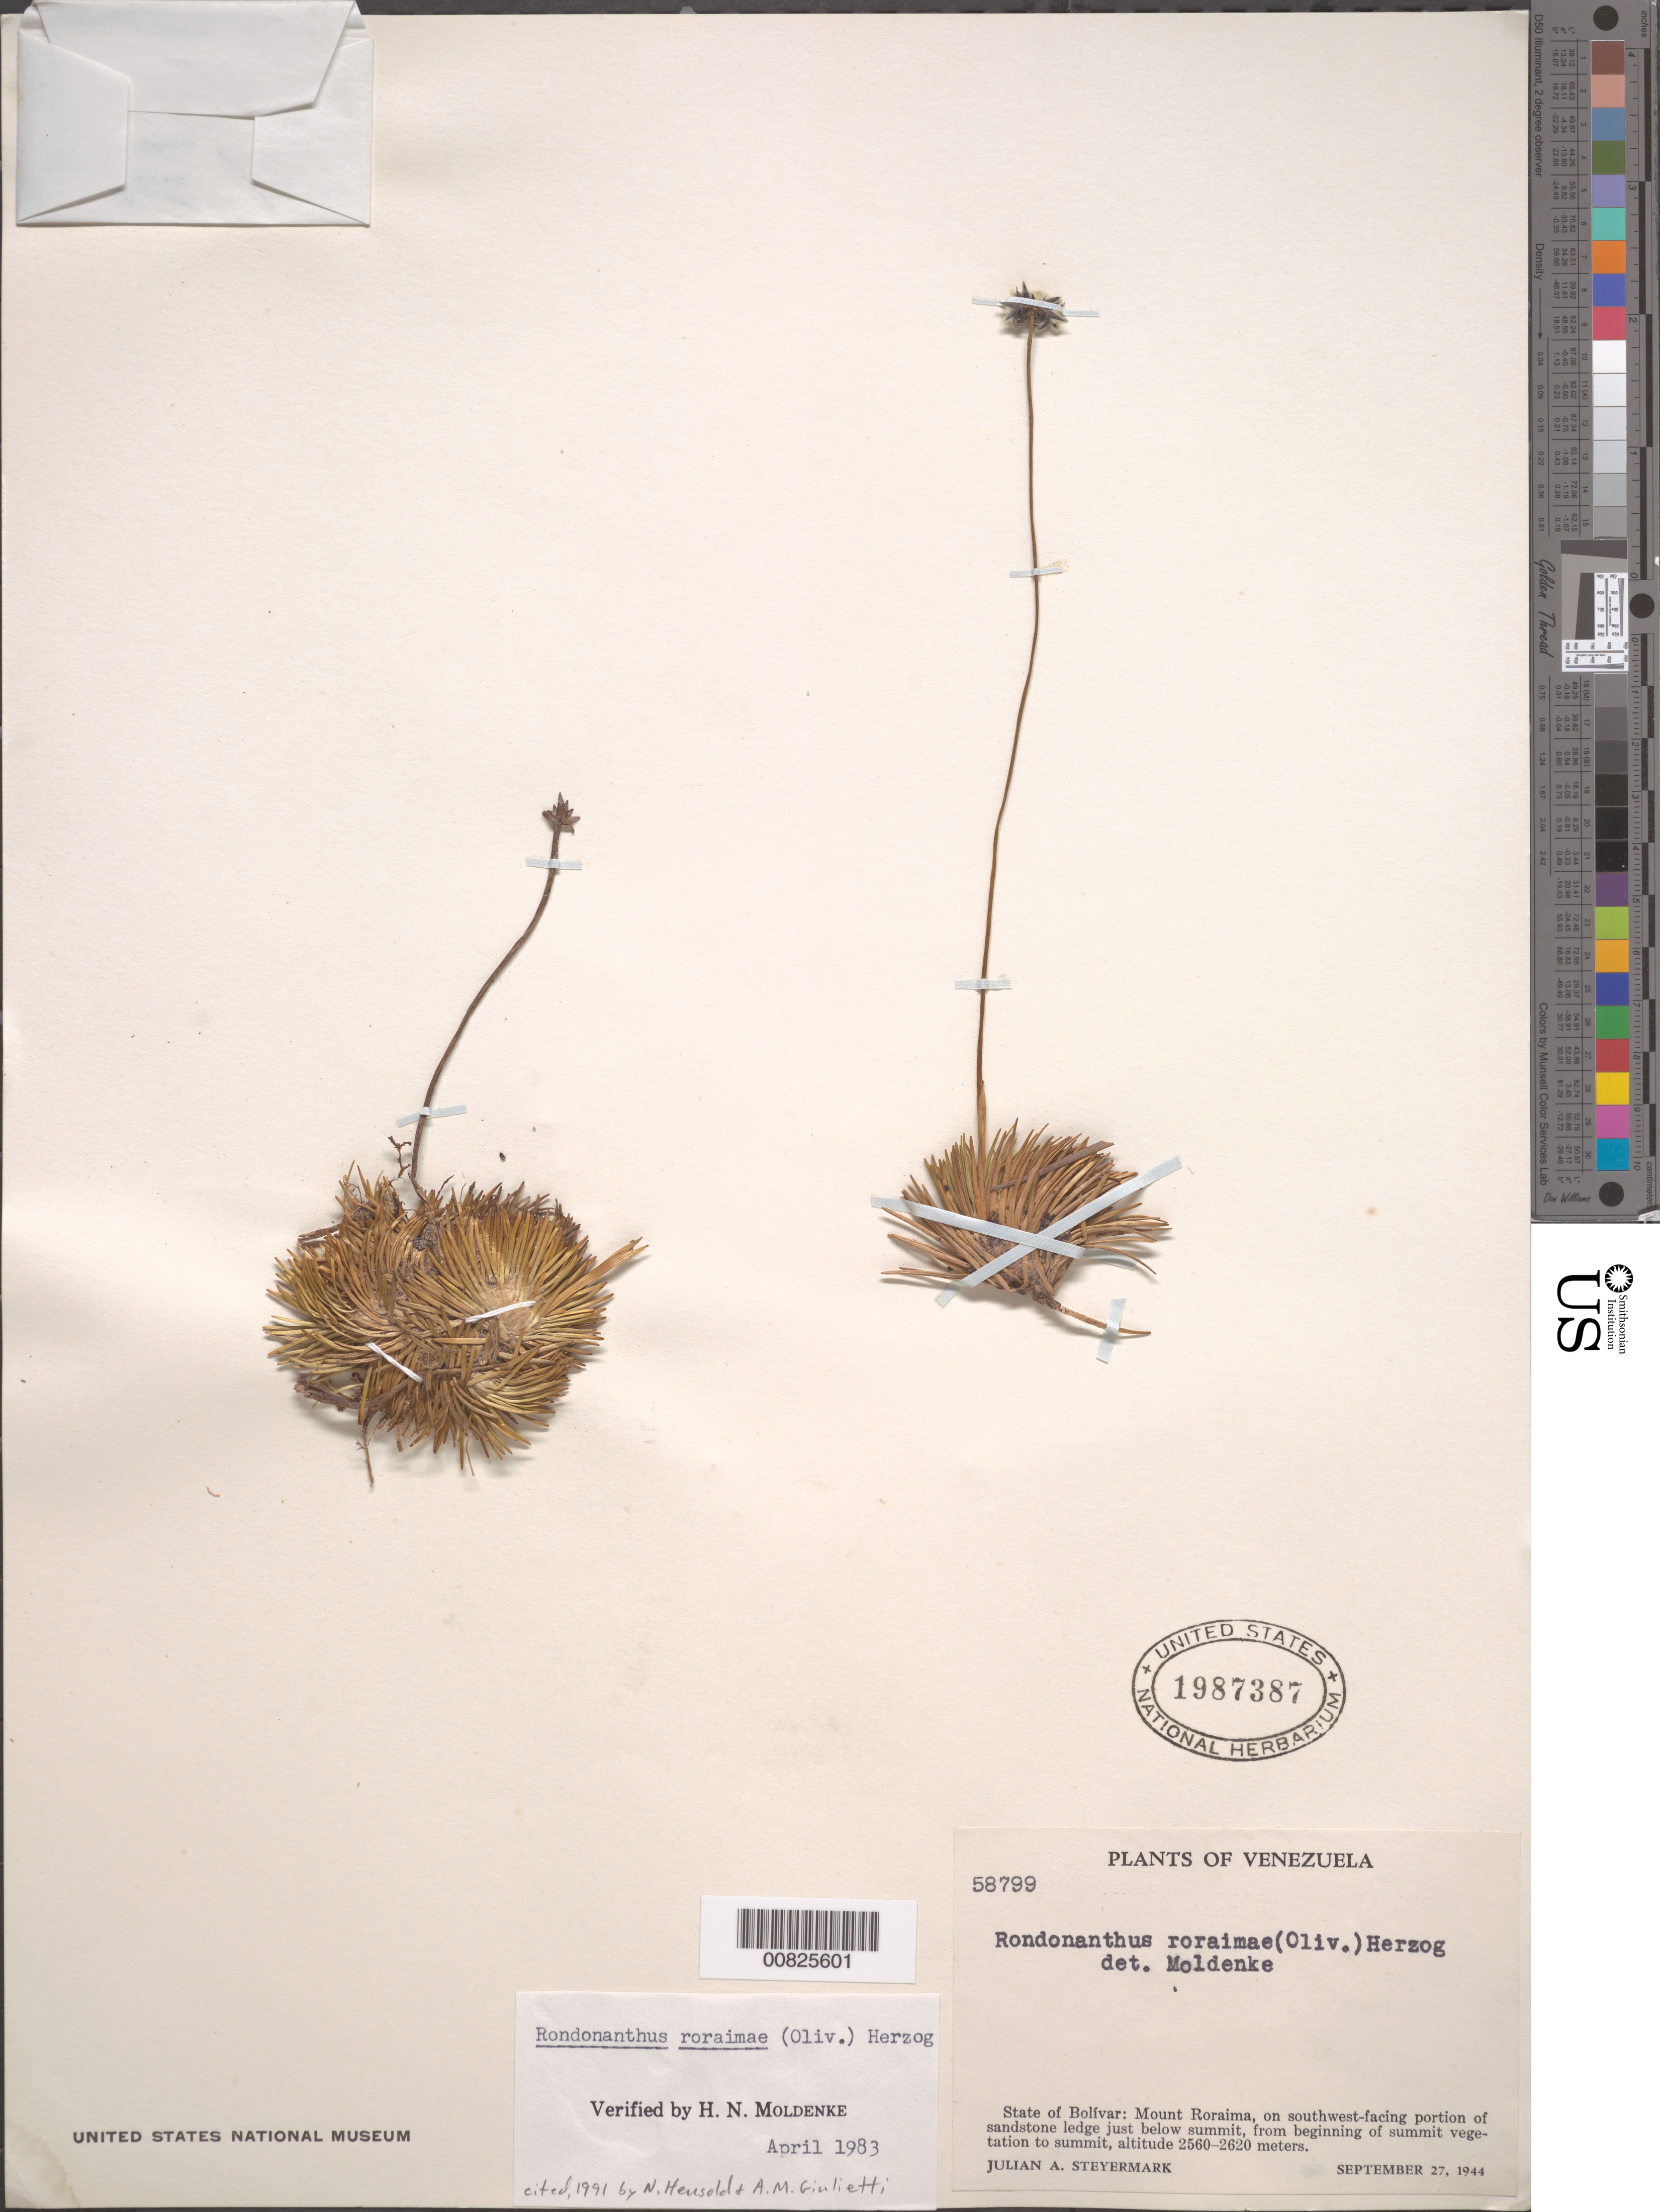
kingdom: Plantae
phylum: Tracheophyta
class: Liliopsida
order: Poales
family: Eriocaulaceae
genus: Rondonanthus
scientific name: Rondonanthus roraimae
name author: (Oliv.) Herzog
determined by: Moldenke, H. N.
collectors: J. Steyermark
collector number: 58799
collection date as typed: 27-Sep-44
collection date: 1944-09-27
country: Venezuela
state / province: Bolívar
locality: Mt. Roraima, just below summit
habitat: SW facing sandstone ledge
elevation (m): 2560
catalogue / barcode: US 1987387